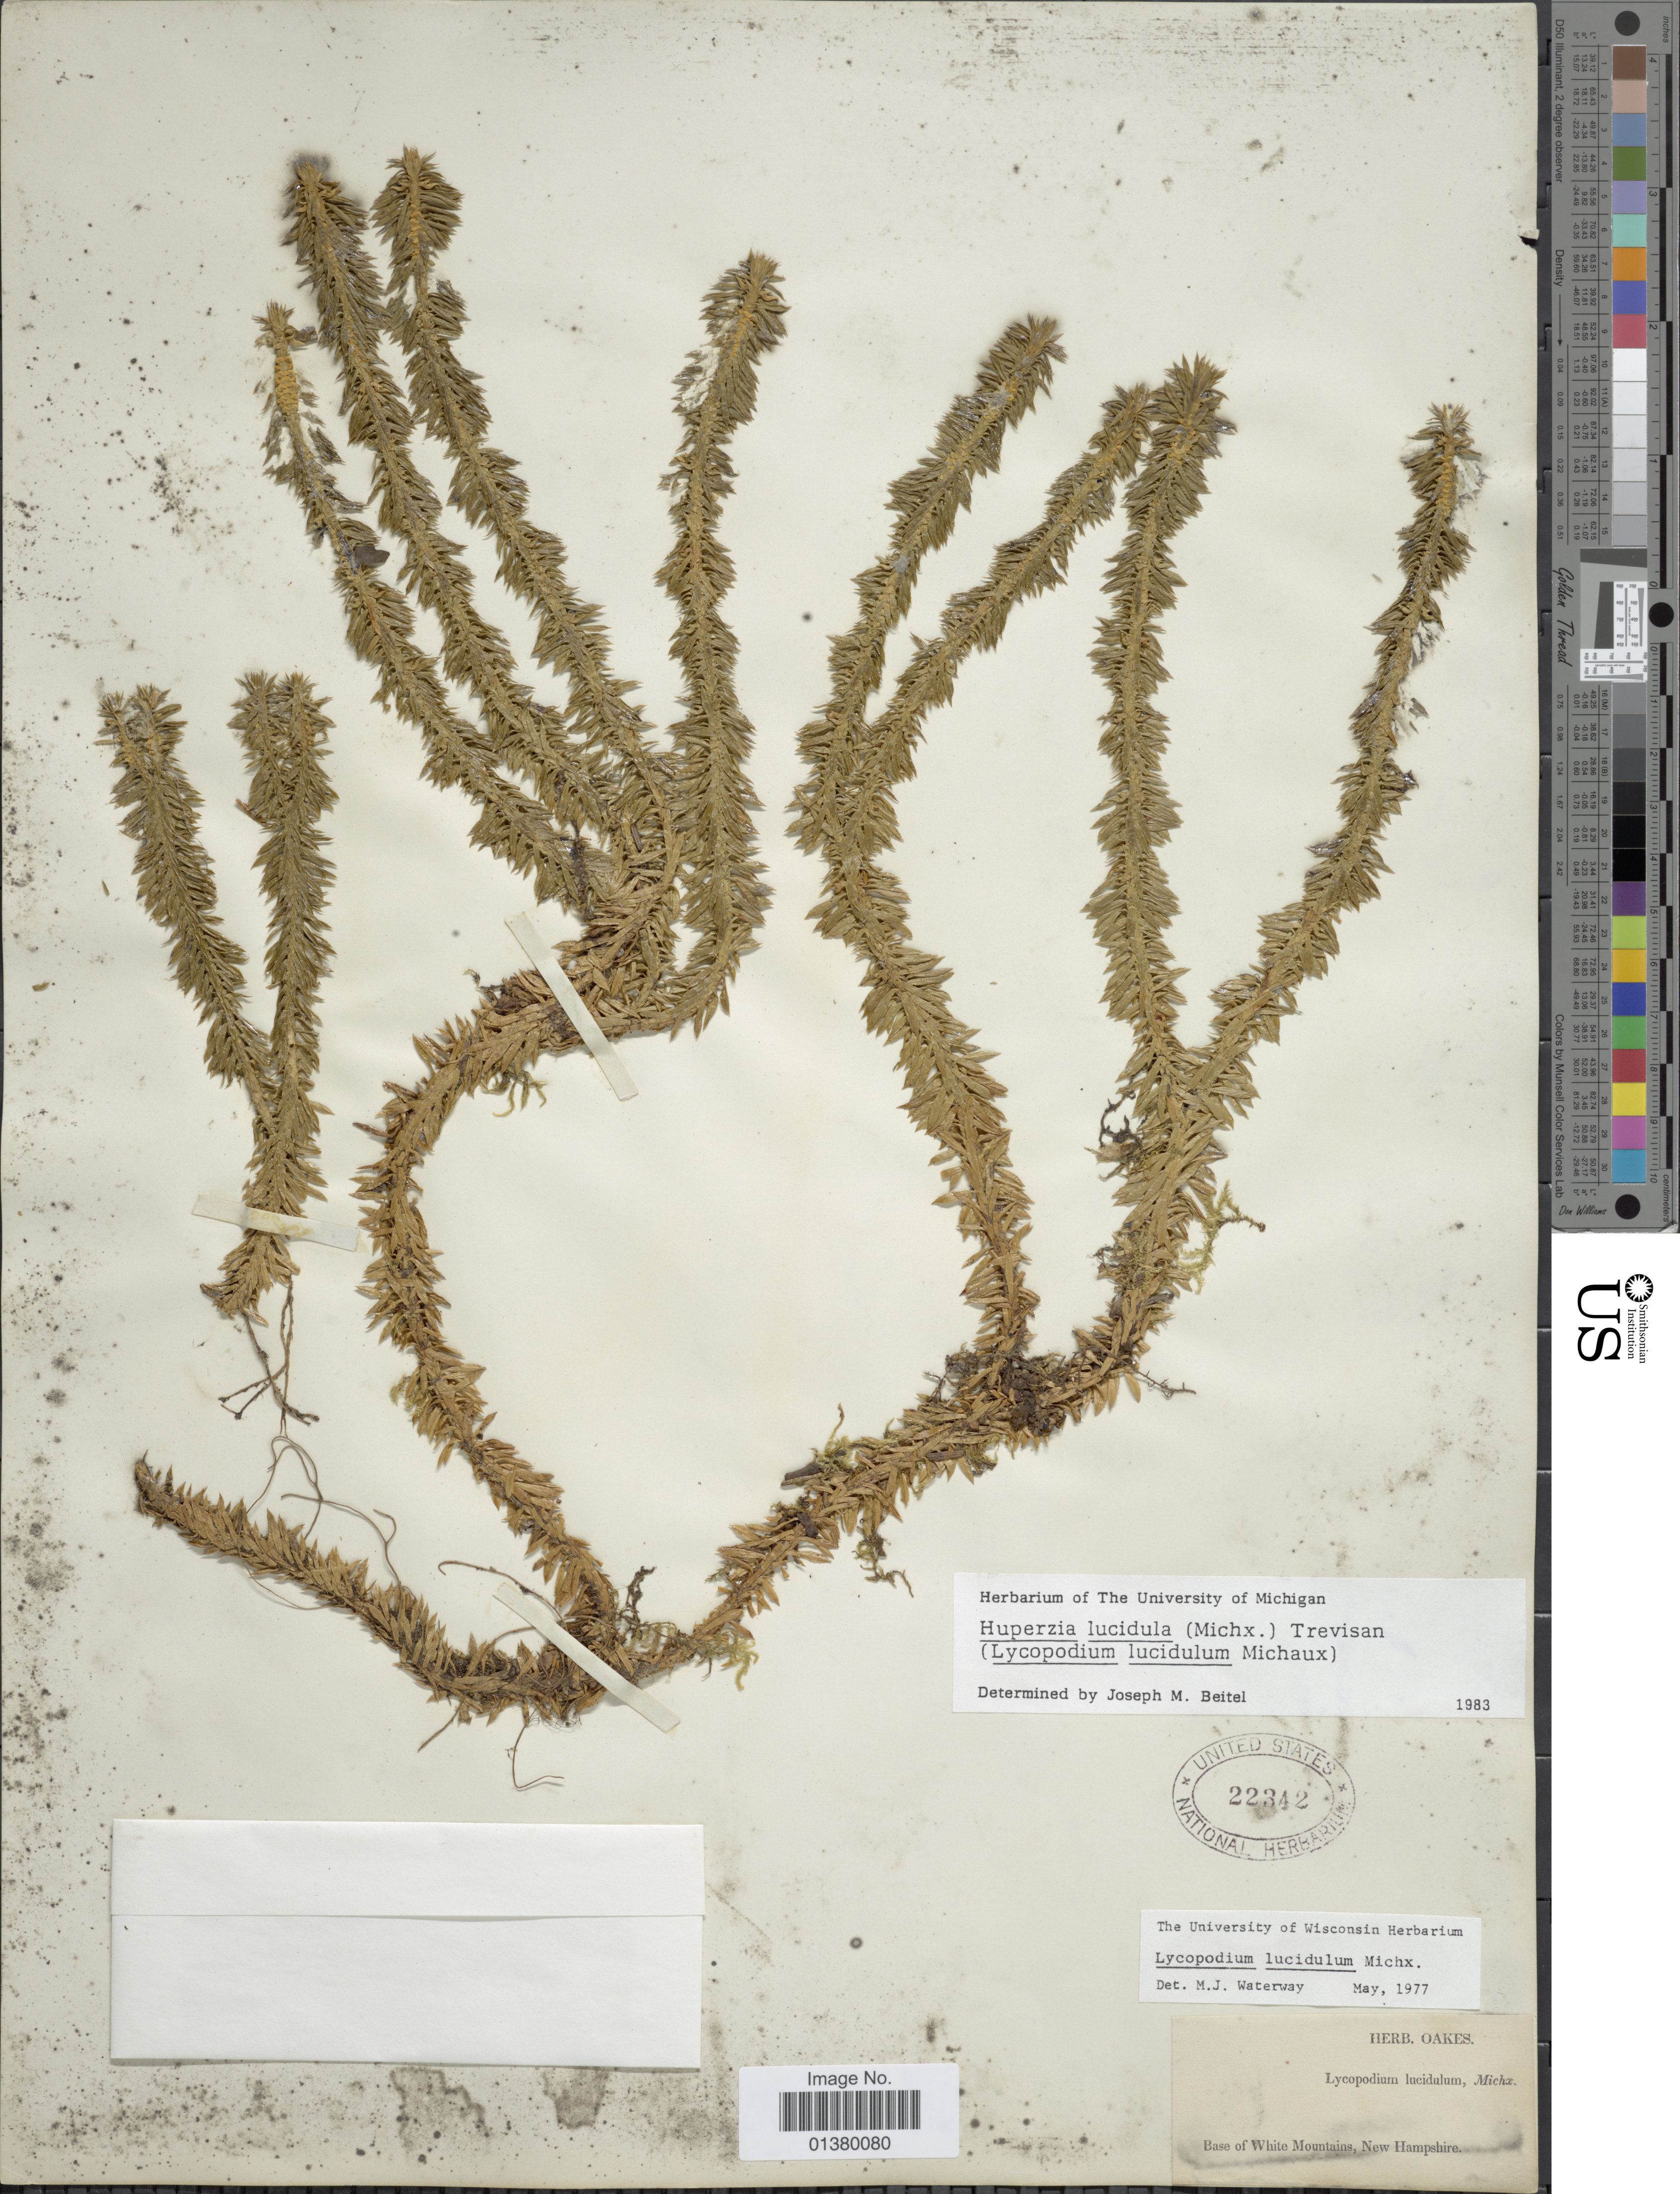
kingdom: Plantae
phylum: Tracheophyta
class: Lycopodiopsida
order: Lycopodiales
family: Lycopodiaceae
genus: Huperzia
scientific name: Huperzia lucidula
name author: (Michx.) Trevis.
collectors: ex herb. Oakes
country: United States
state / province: New Hampshire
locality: Base of White Mountains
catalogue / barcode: US 22342